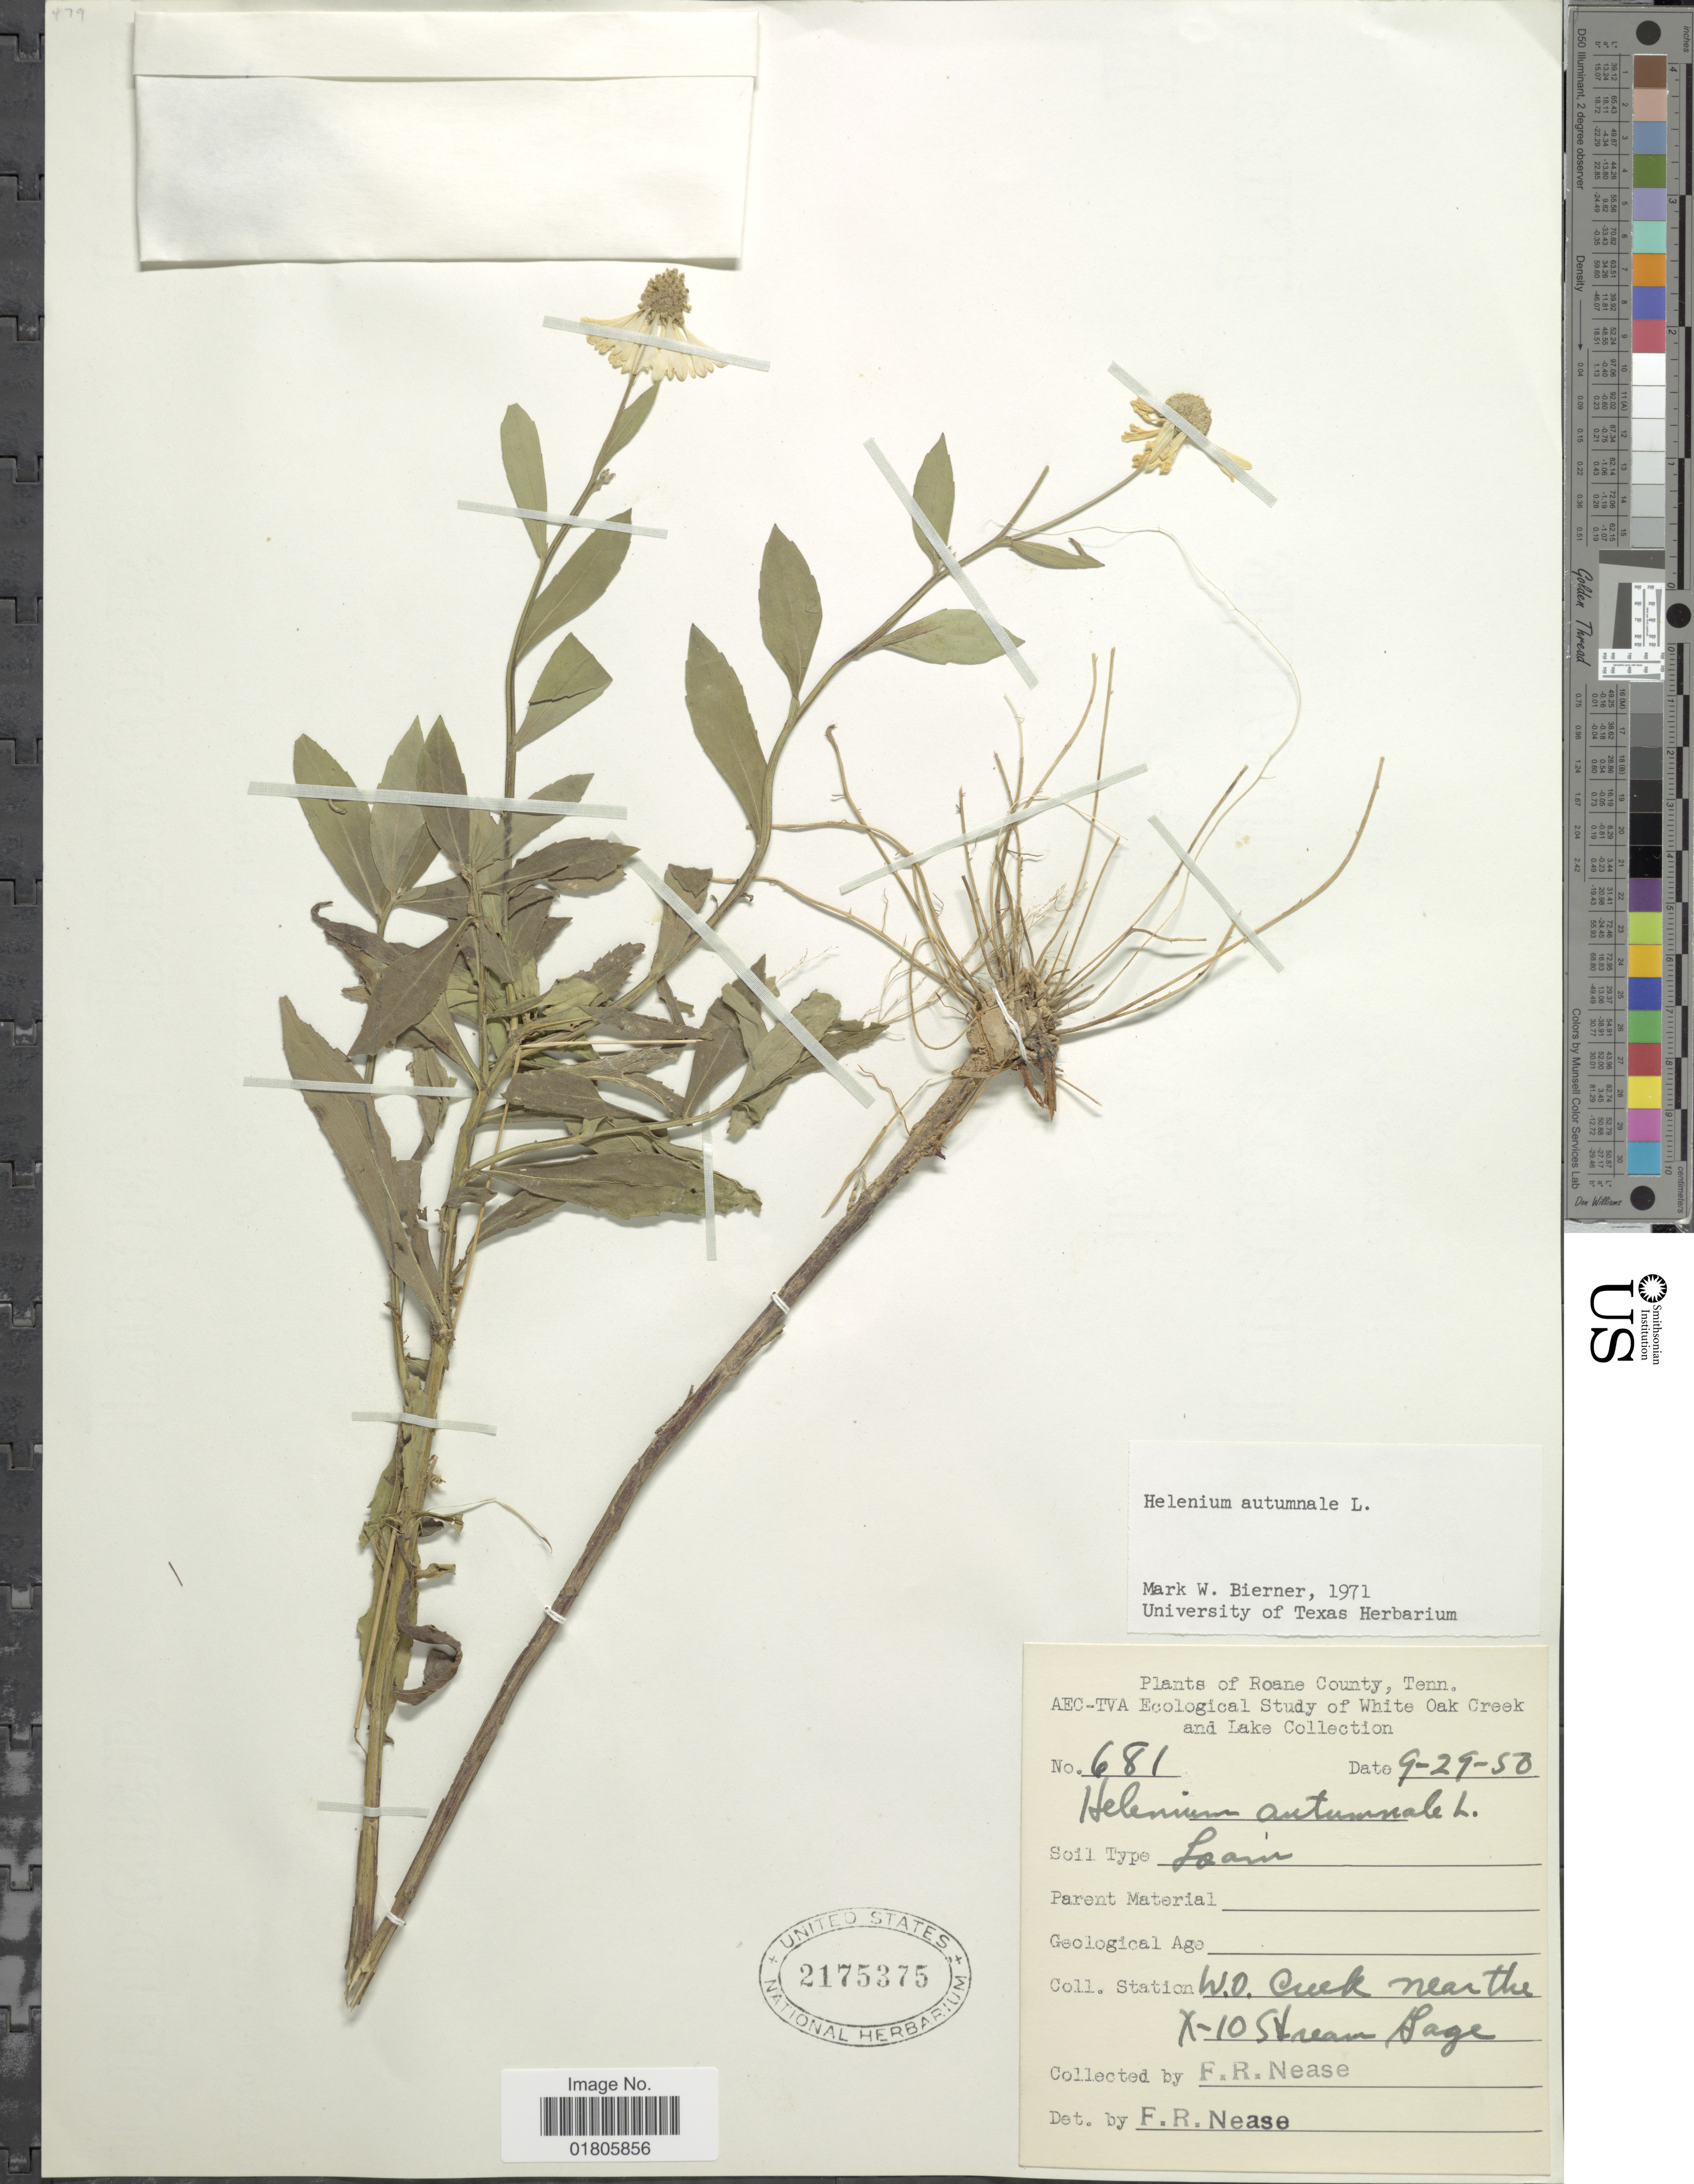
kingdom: Plantae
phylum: Tracheophyta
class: Magnoliopsida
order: Asterales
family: Asteraceae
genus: Helenium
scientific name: Helenium autumnale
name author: L.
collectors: F. Nease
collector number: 681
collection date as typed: Transcribed d/m/y: 29/9/50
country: United States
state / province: Tennessee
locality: Roane County, White Oak Creek and Lake Collection. W.O. Creek near the X-10 Stream Gage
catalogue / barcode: US 2175375